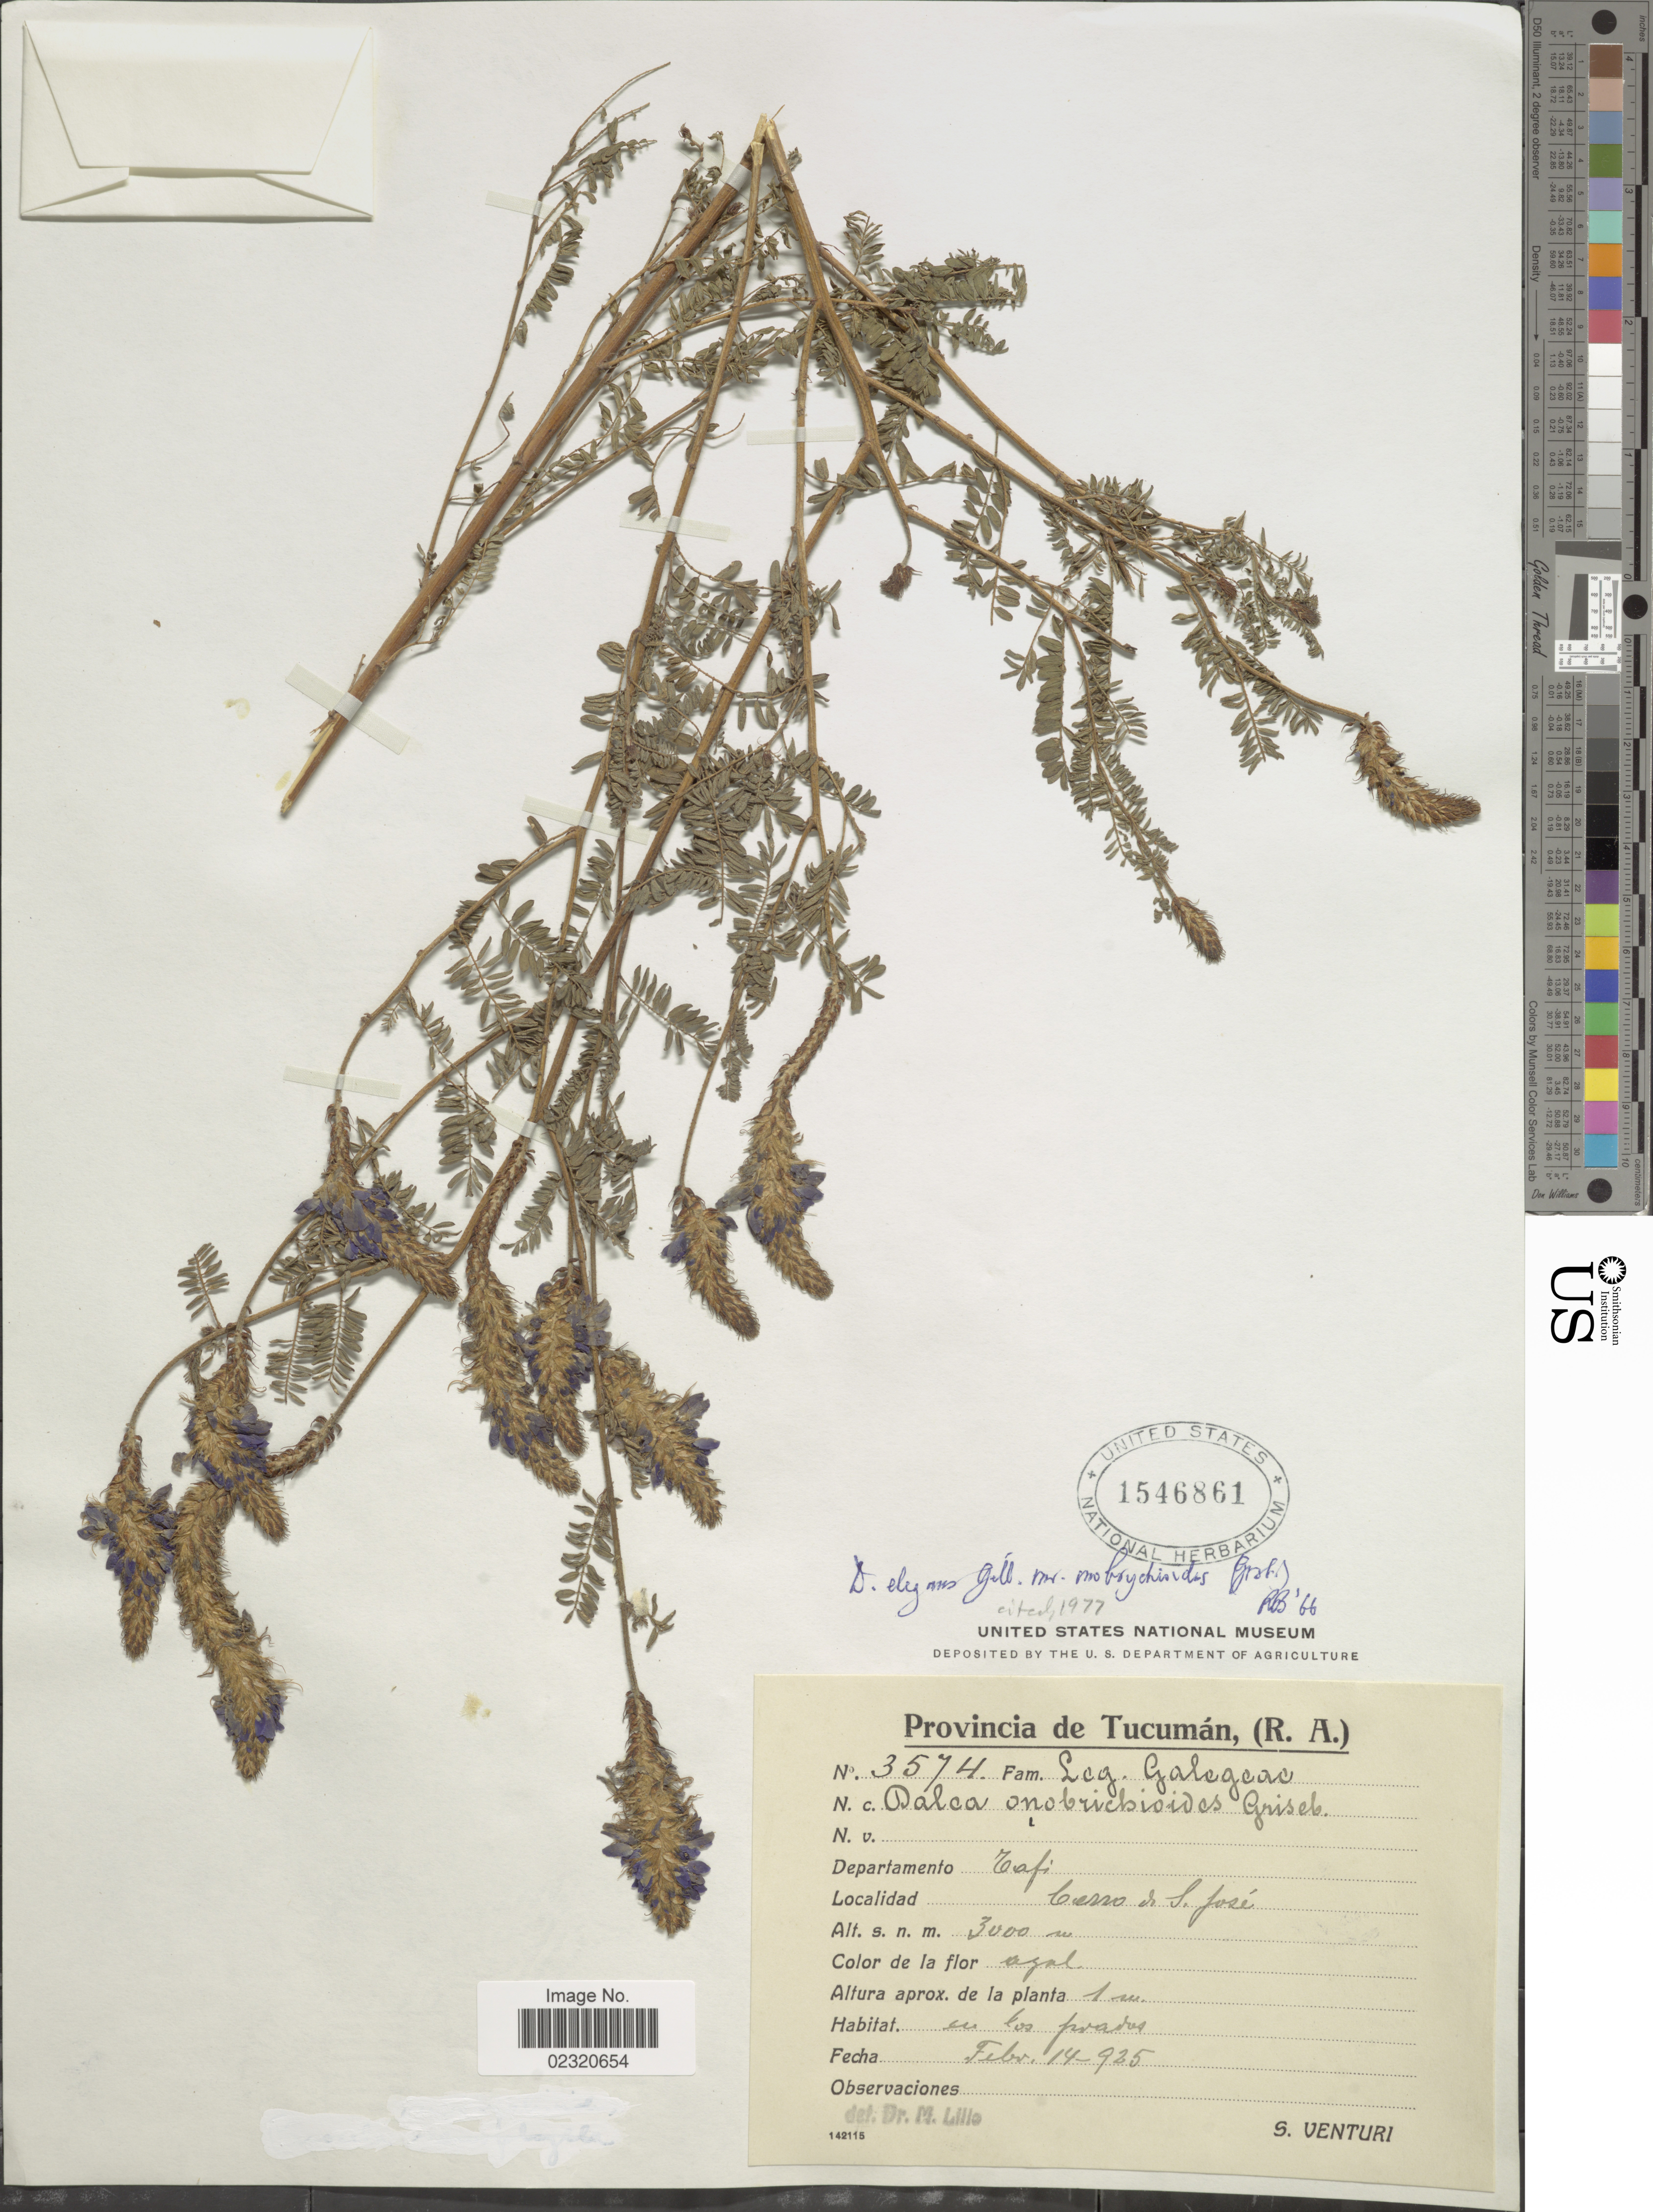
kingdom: Plantae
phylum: Tracheophyta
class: Magnoliopsida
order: Fabales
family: Fabaceae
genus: Dalea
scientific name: Dalea elegans var. onobrychioides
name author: (Griseb.) Barneby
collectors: S. Venturi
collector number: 3574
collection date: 1925-02-14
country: Argentina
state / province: Tucuman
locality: Departamento Tafi, Cerro do S. Jose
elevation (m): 3000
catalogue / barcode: US 1546861